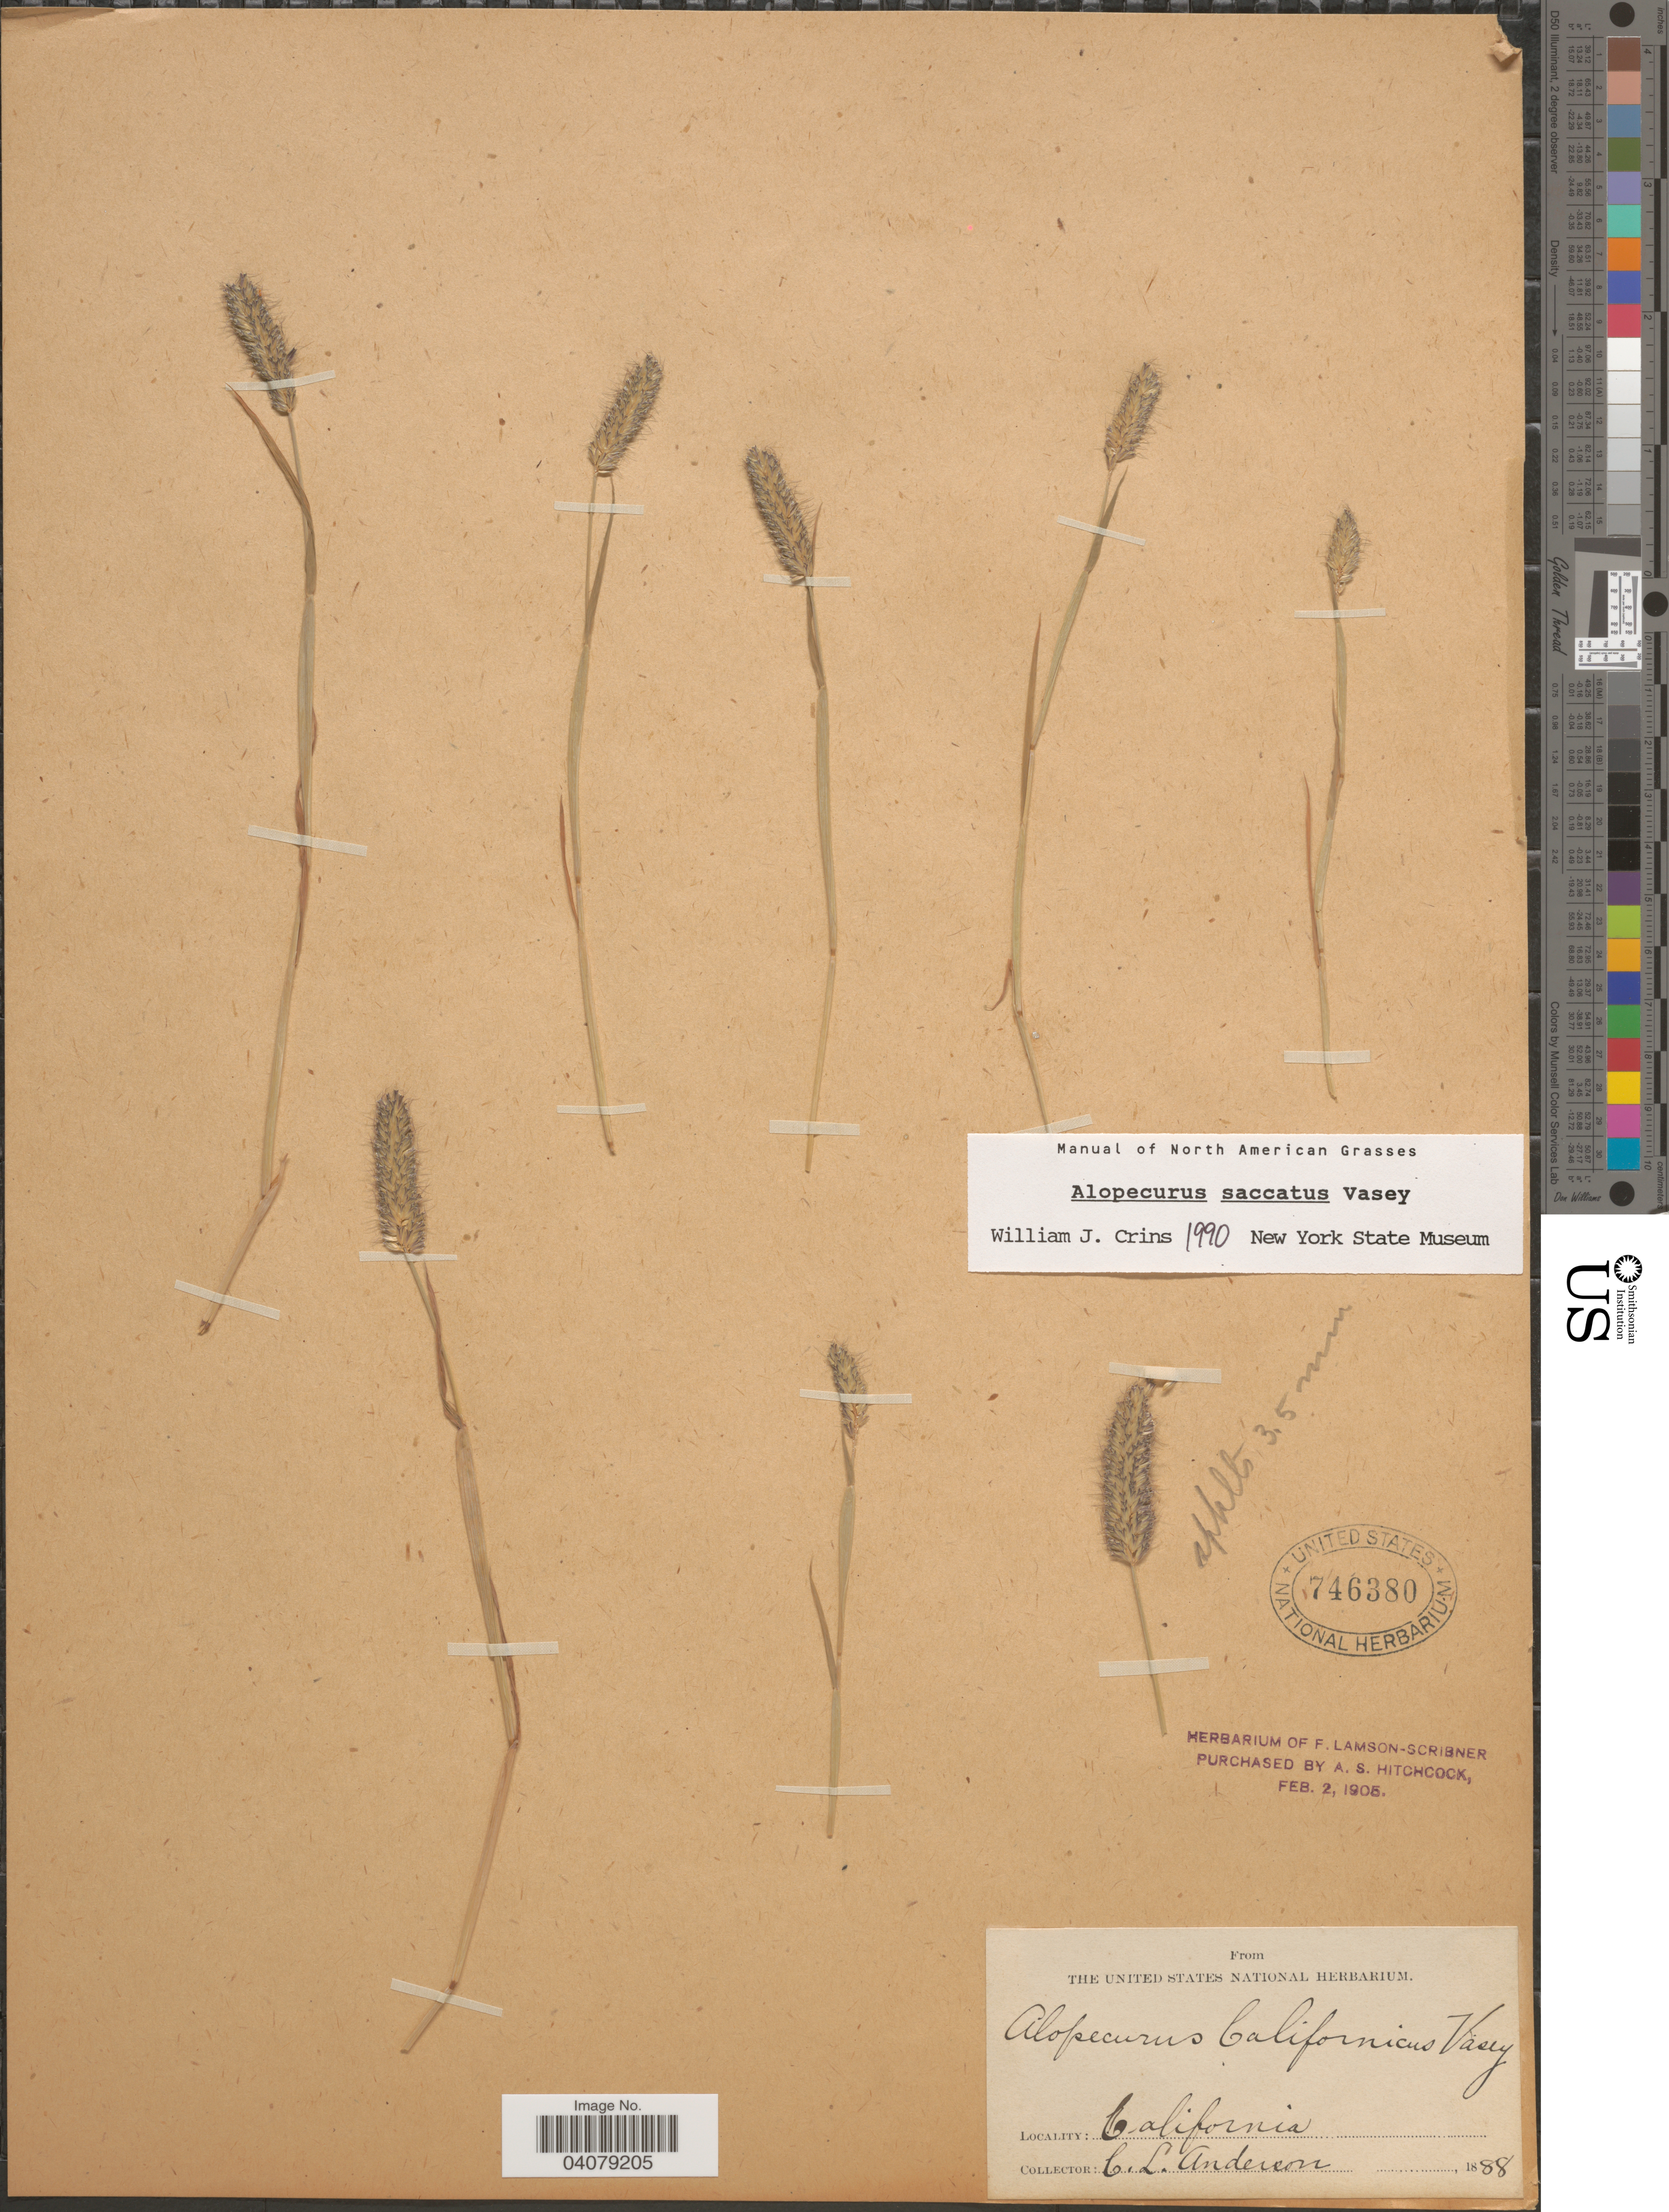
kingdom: Plantae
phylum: Tracheophyta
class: Liliopsida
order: Poales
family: Poaceae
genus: Alopecurus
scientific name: Alopecurus saccatus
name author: Vasey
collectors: C. L. Anderson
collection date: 1888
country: United States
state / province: California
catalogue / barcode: US 746380